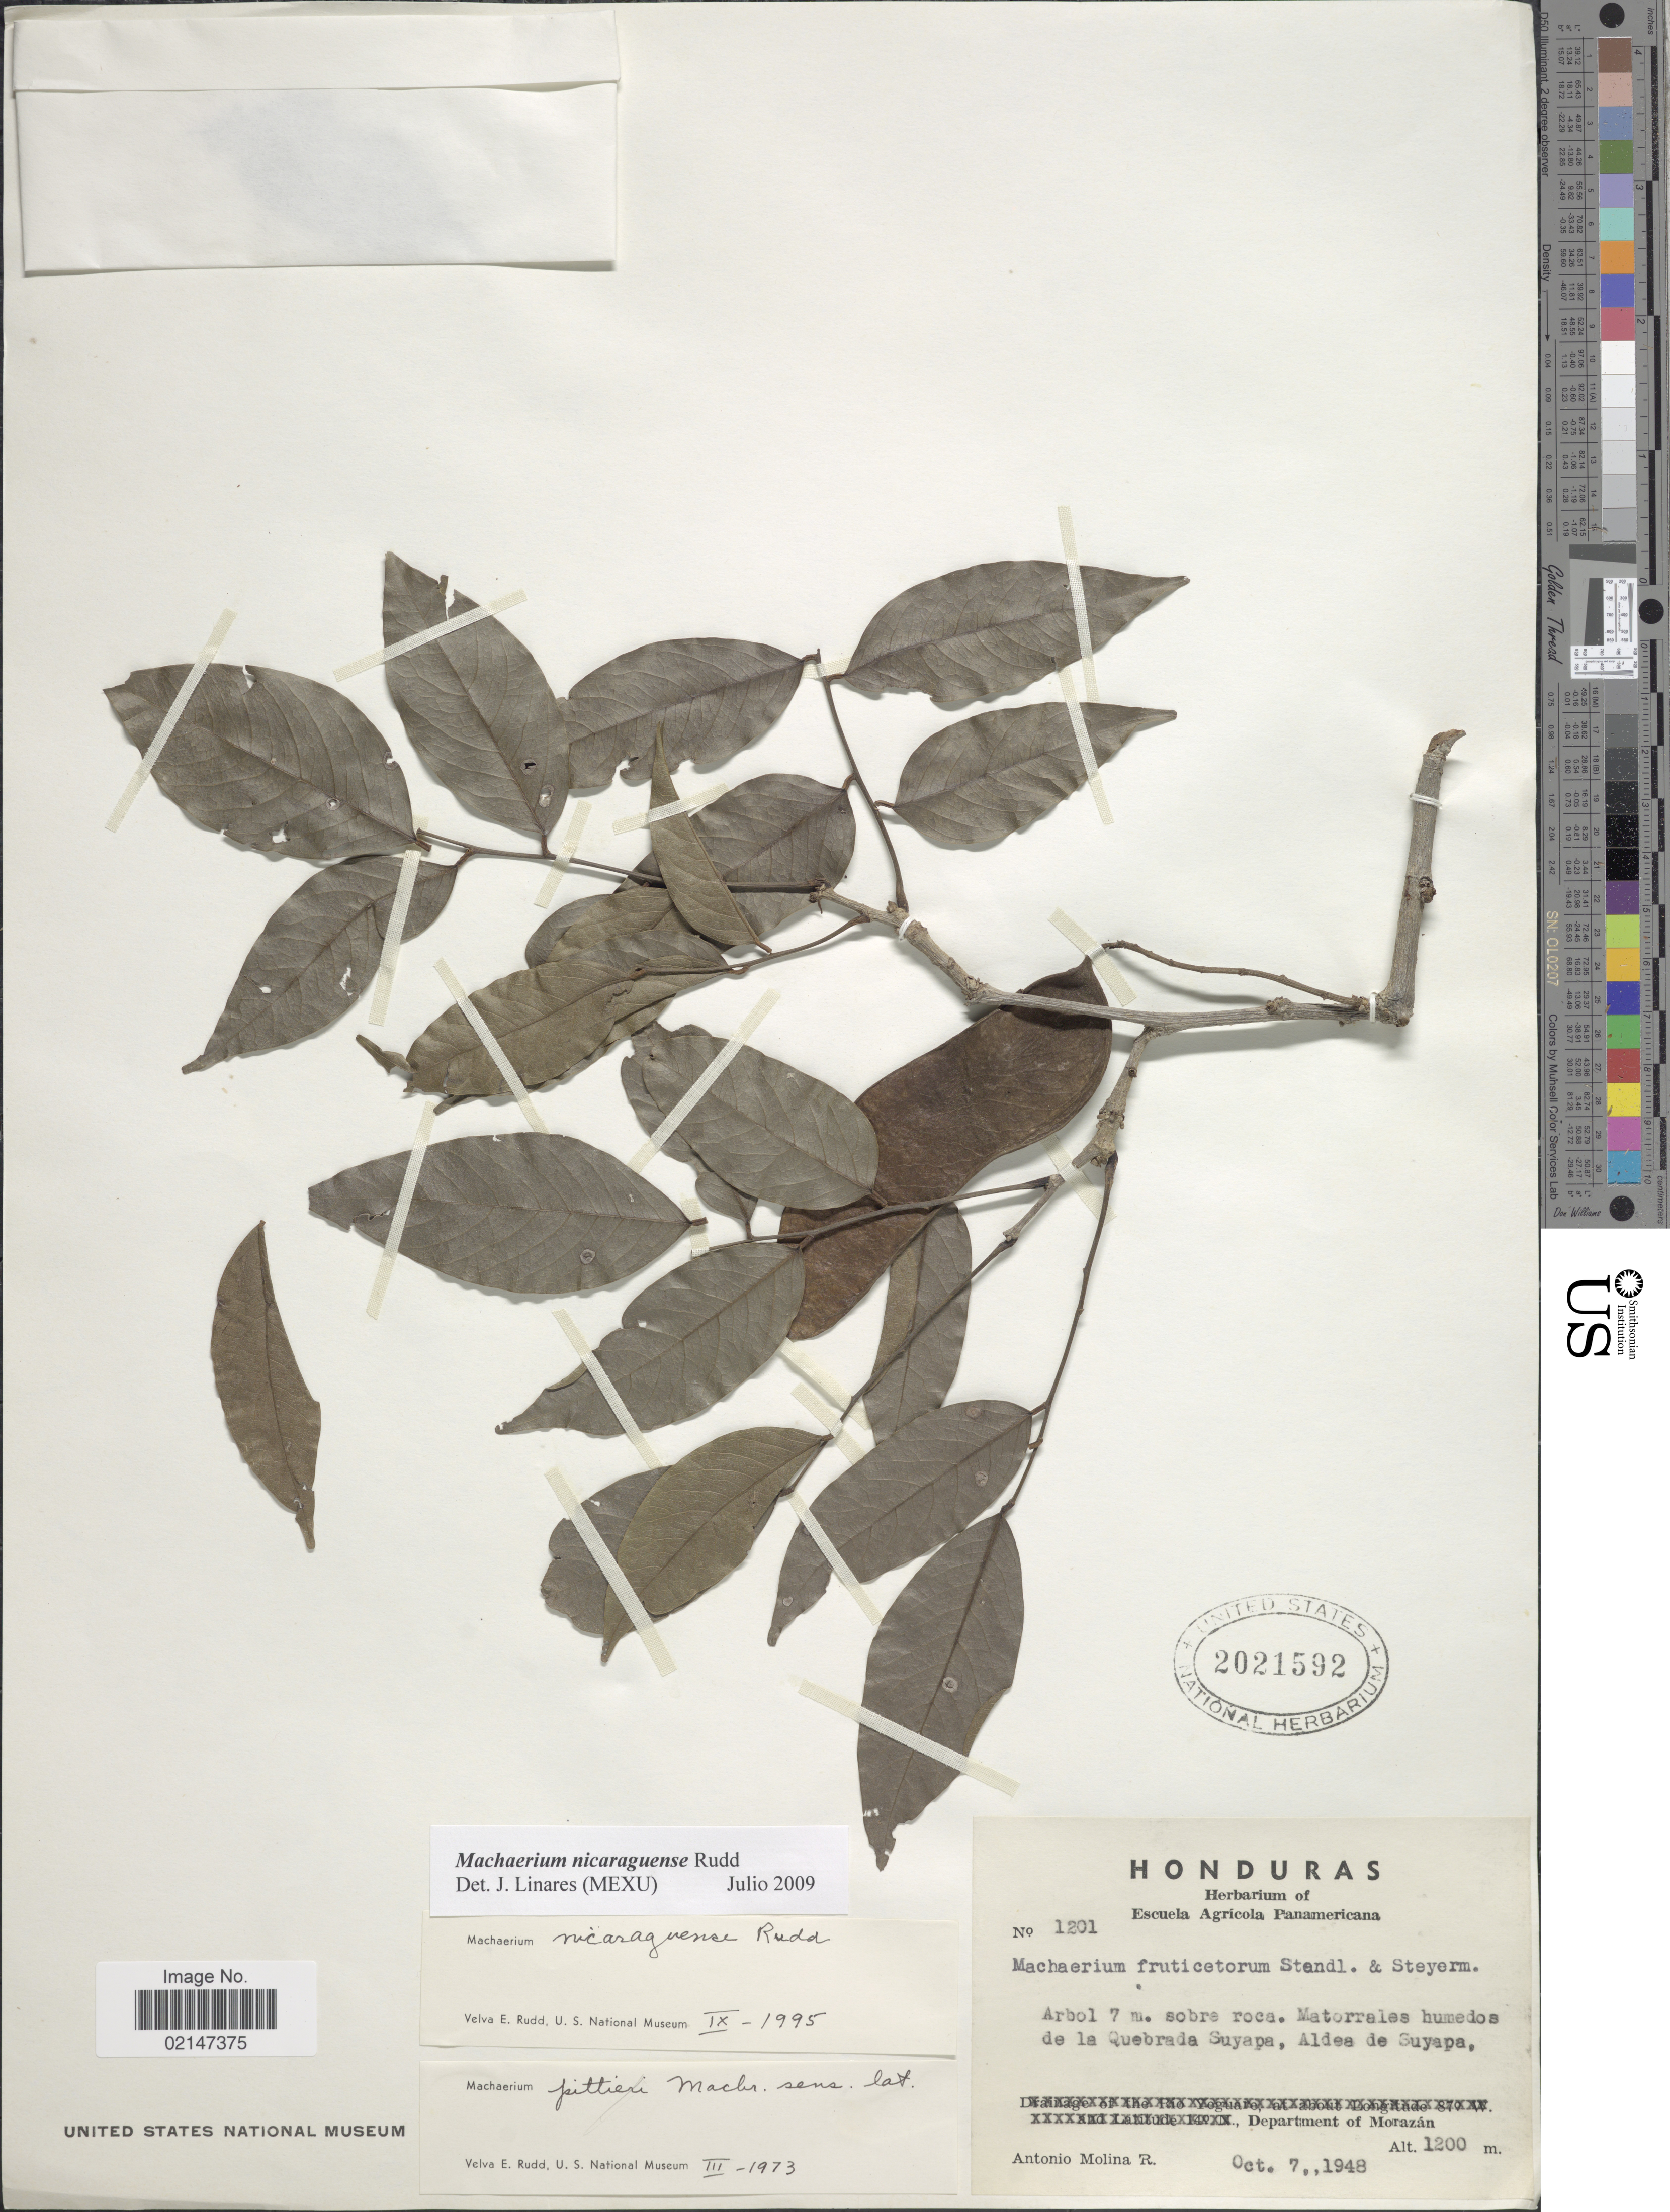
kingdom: Plantae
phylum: Tracheophyta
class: Magnoliopsida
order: Fabales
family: Fabaceae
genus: Desmodium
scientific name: Desmodium nicaraguense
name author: Oerst.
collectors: A. Molina R.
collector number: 1201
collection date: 1948-10-07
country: Honduras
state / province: Fco. Morazán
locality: Motarrales humedos de la Quebrada Suyapa. Aldea de Suyapa. Department of Morazan.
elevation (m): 1200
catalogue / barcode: US 2021592